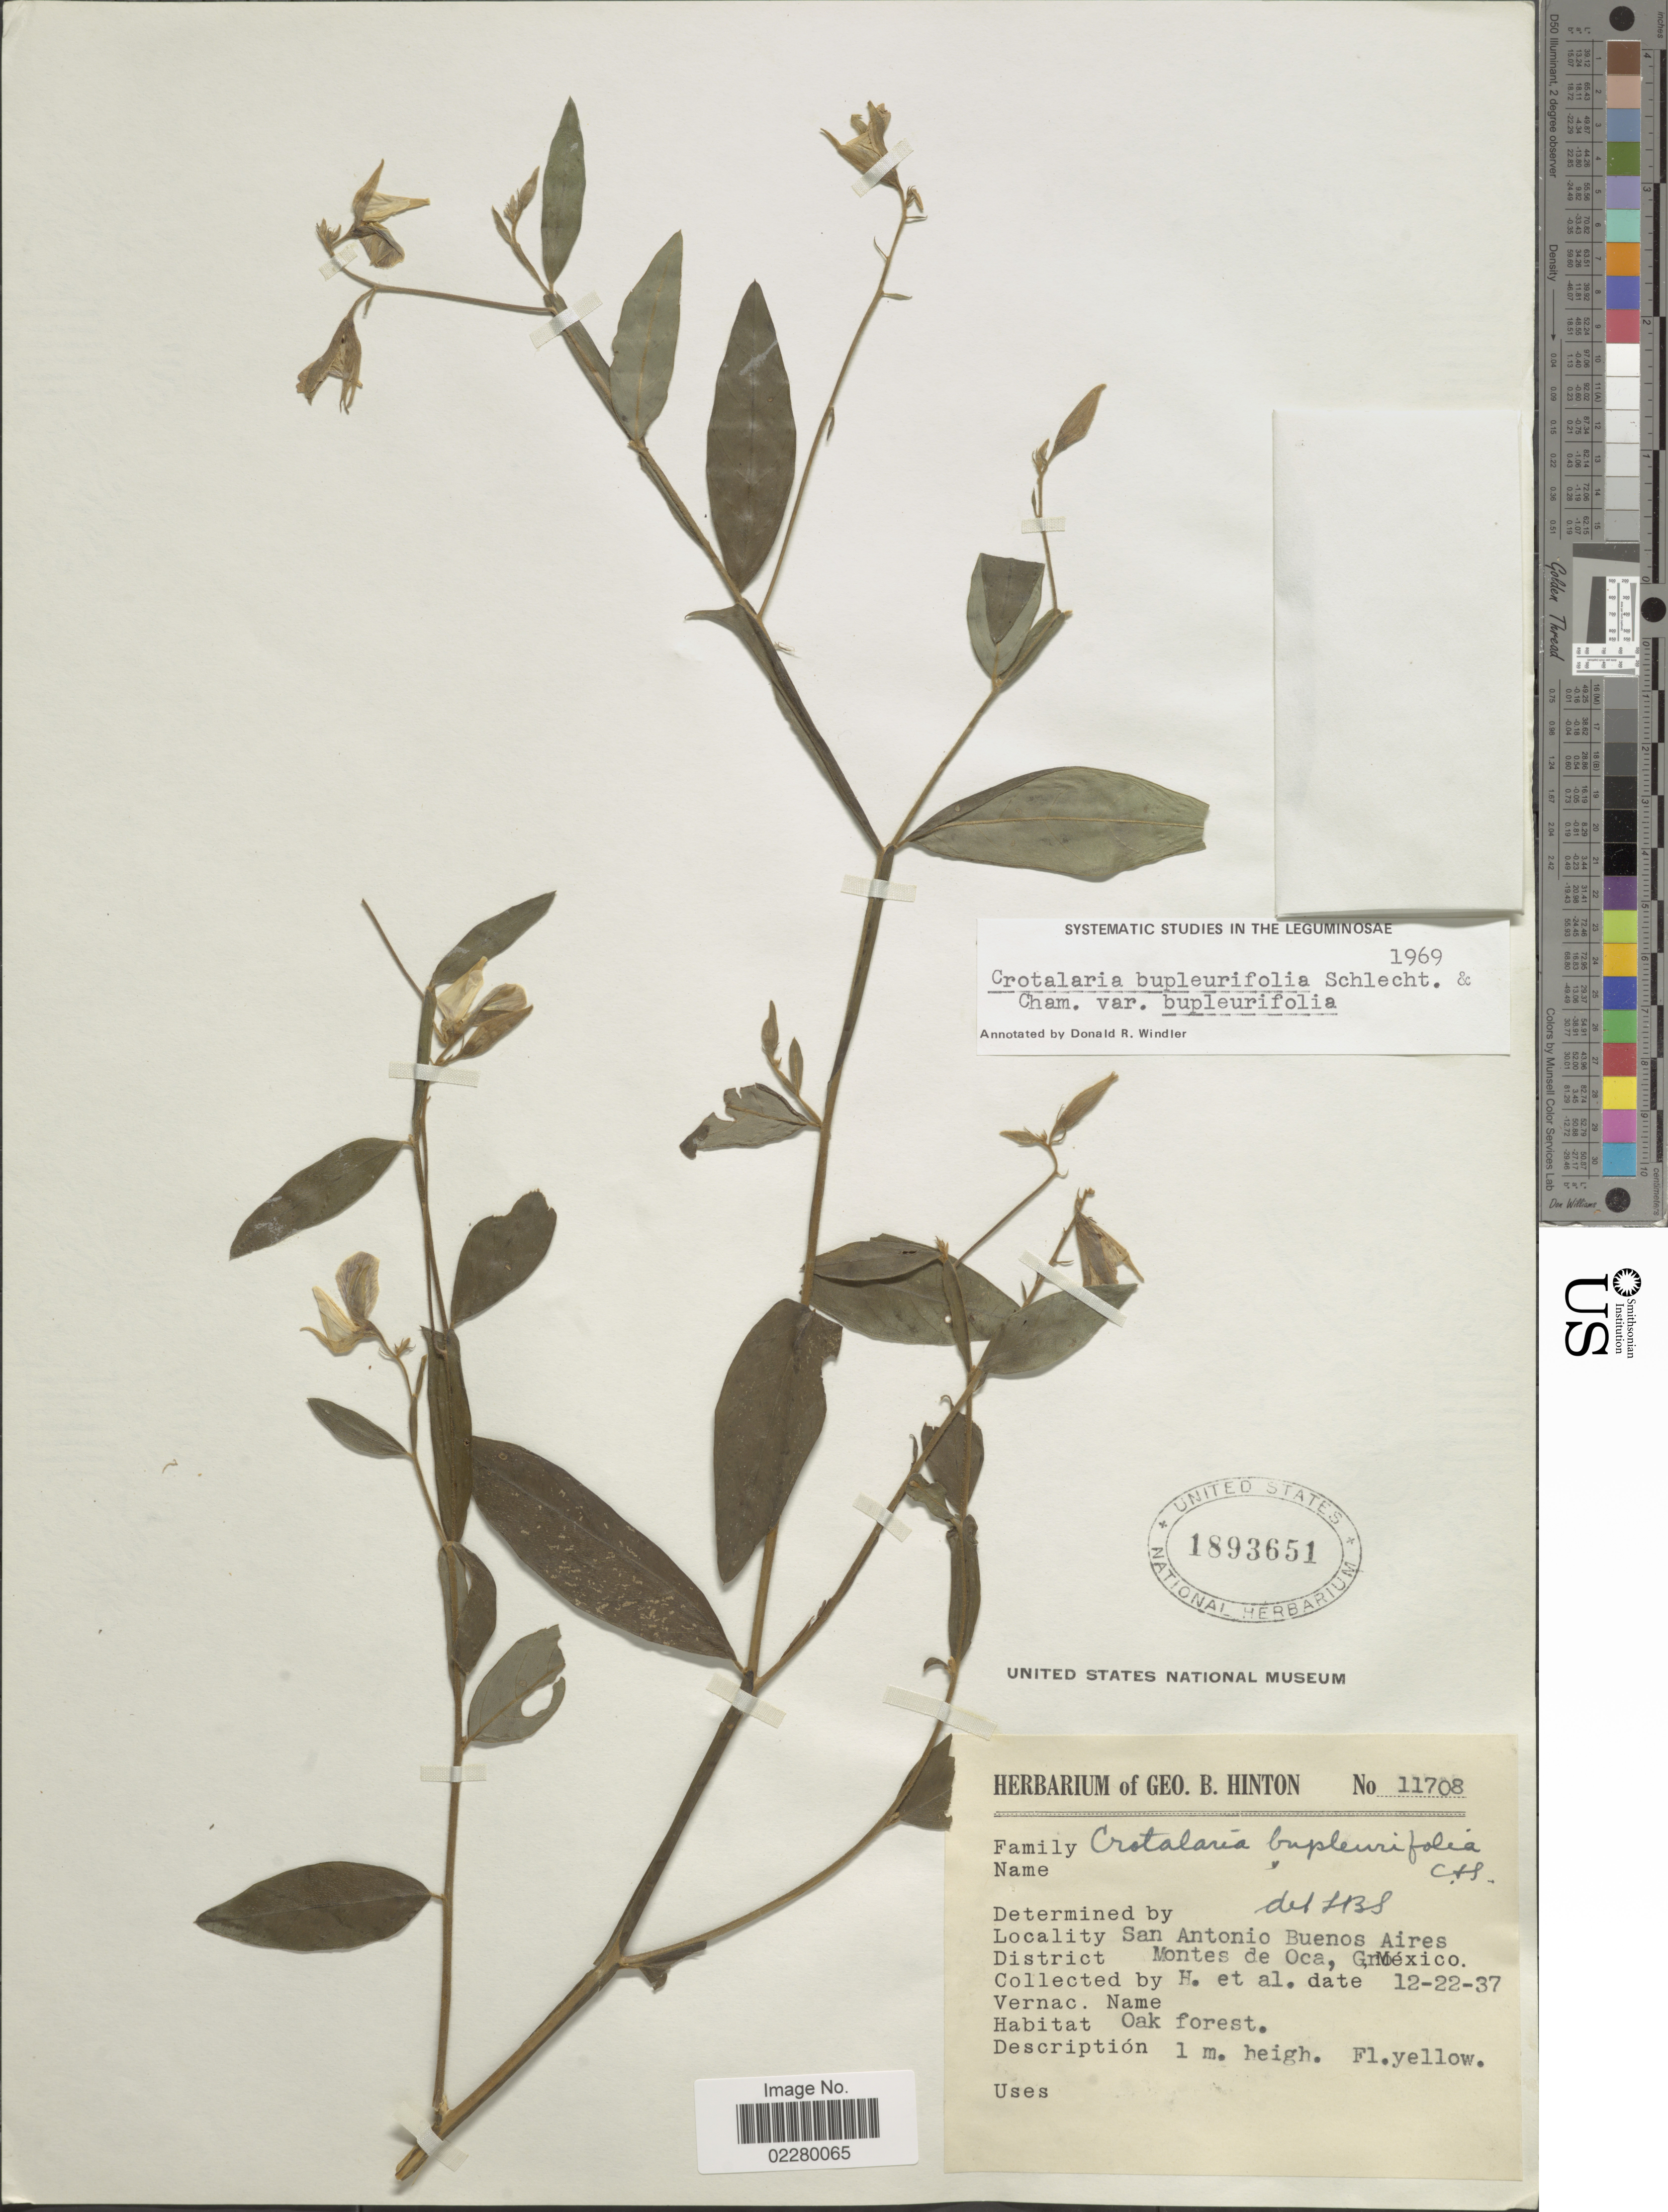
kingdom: Plantae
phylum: Tracheophyta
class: Magnoliopsida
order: Fabales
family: Fabaceae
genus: Crotalaria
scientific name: Crotalaria bupleurifolia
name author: Schltdl. & Cham.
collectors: G. B. Hinton & et al.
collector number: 11708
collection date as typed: Transcribed d/m/y: 22/12/37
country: Mexico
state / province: Guerrero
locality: San Antonio Buenos Aires. District Montes de Oca, Gro., México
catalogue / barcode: US 1893651